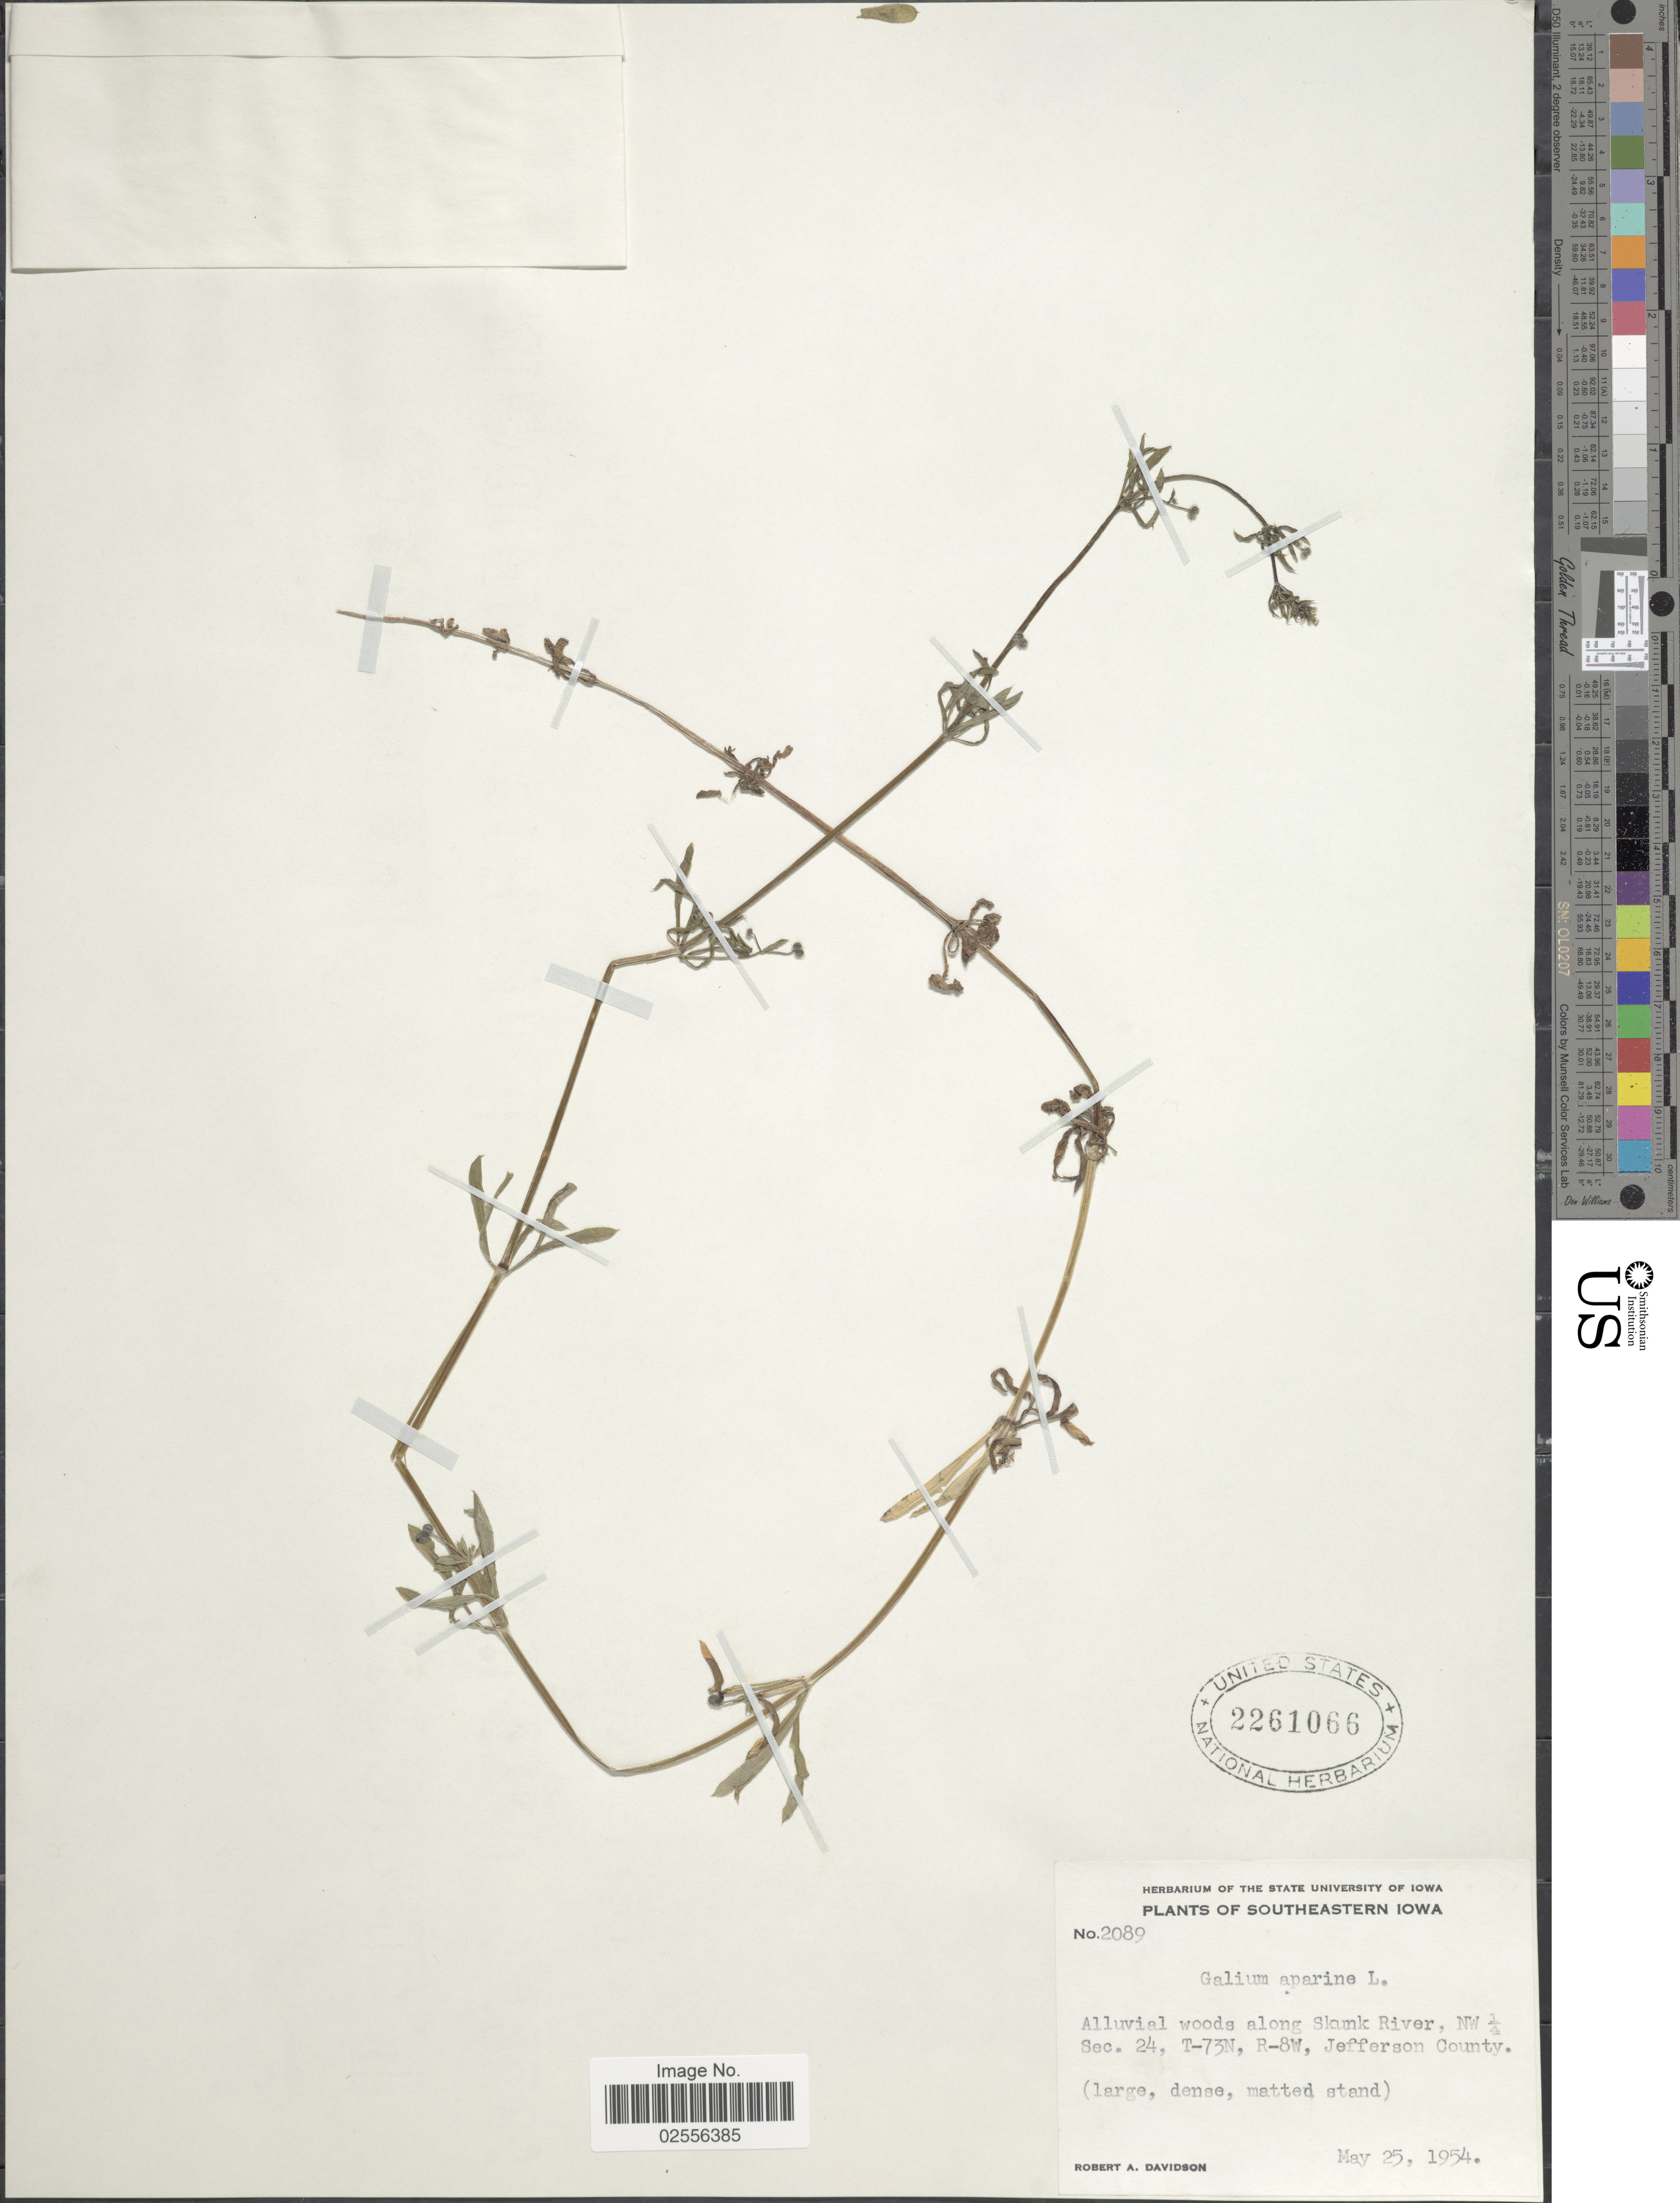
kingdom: Plantae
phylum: Tracheophyta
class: Magnoliopsida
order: Gentianales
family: Rubiaceae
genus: Galium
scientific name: Galium aparine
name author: L.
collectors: R. A. Davidson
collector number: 2089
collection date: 1954-05-25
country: United States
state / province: Iowa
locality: Southeastern Iowa. Along Skunk River, NW ¼ Sec. 24, T-73N, R-8W, Jefferson County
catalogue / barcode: US 2261066